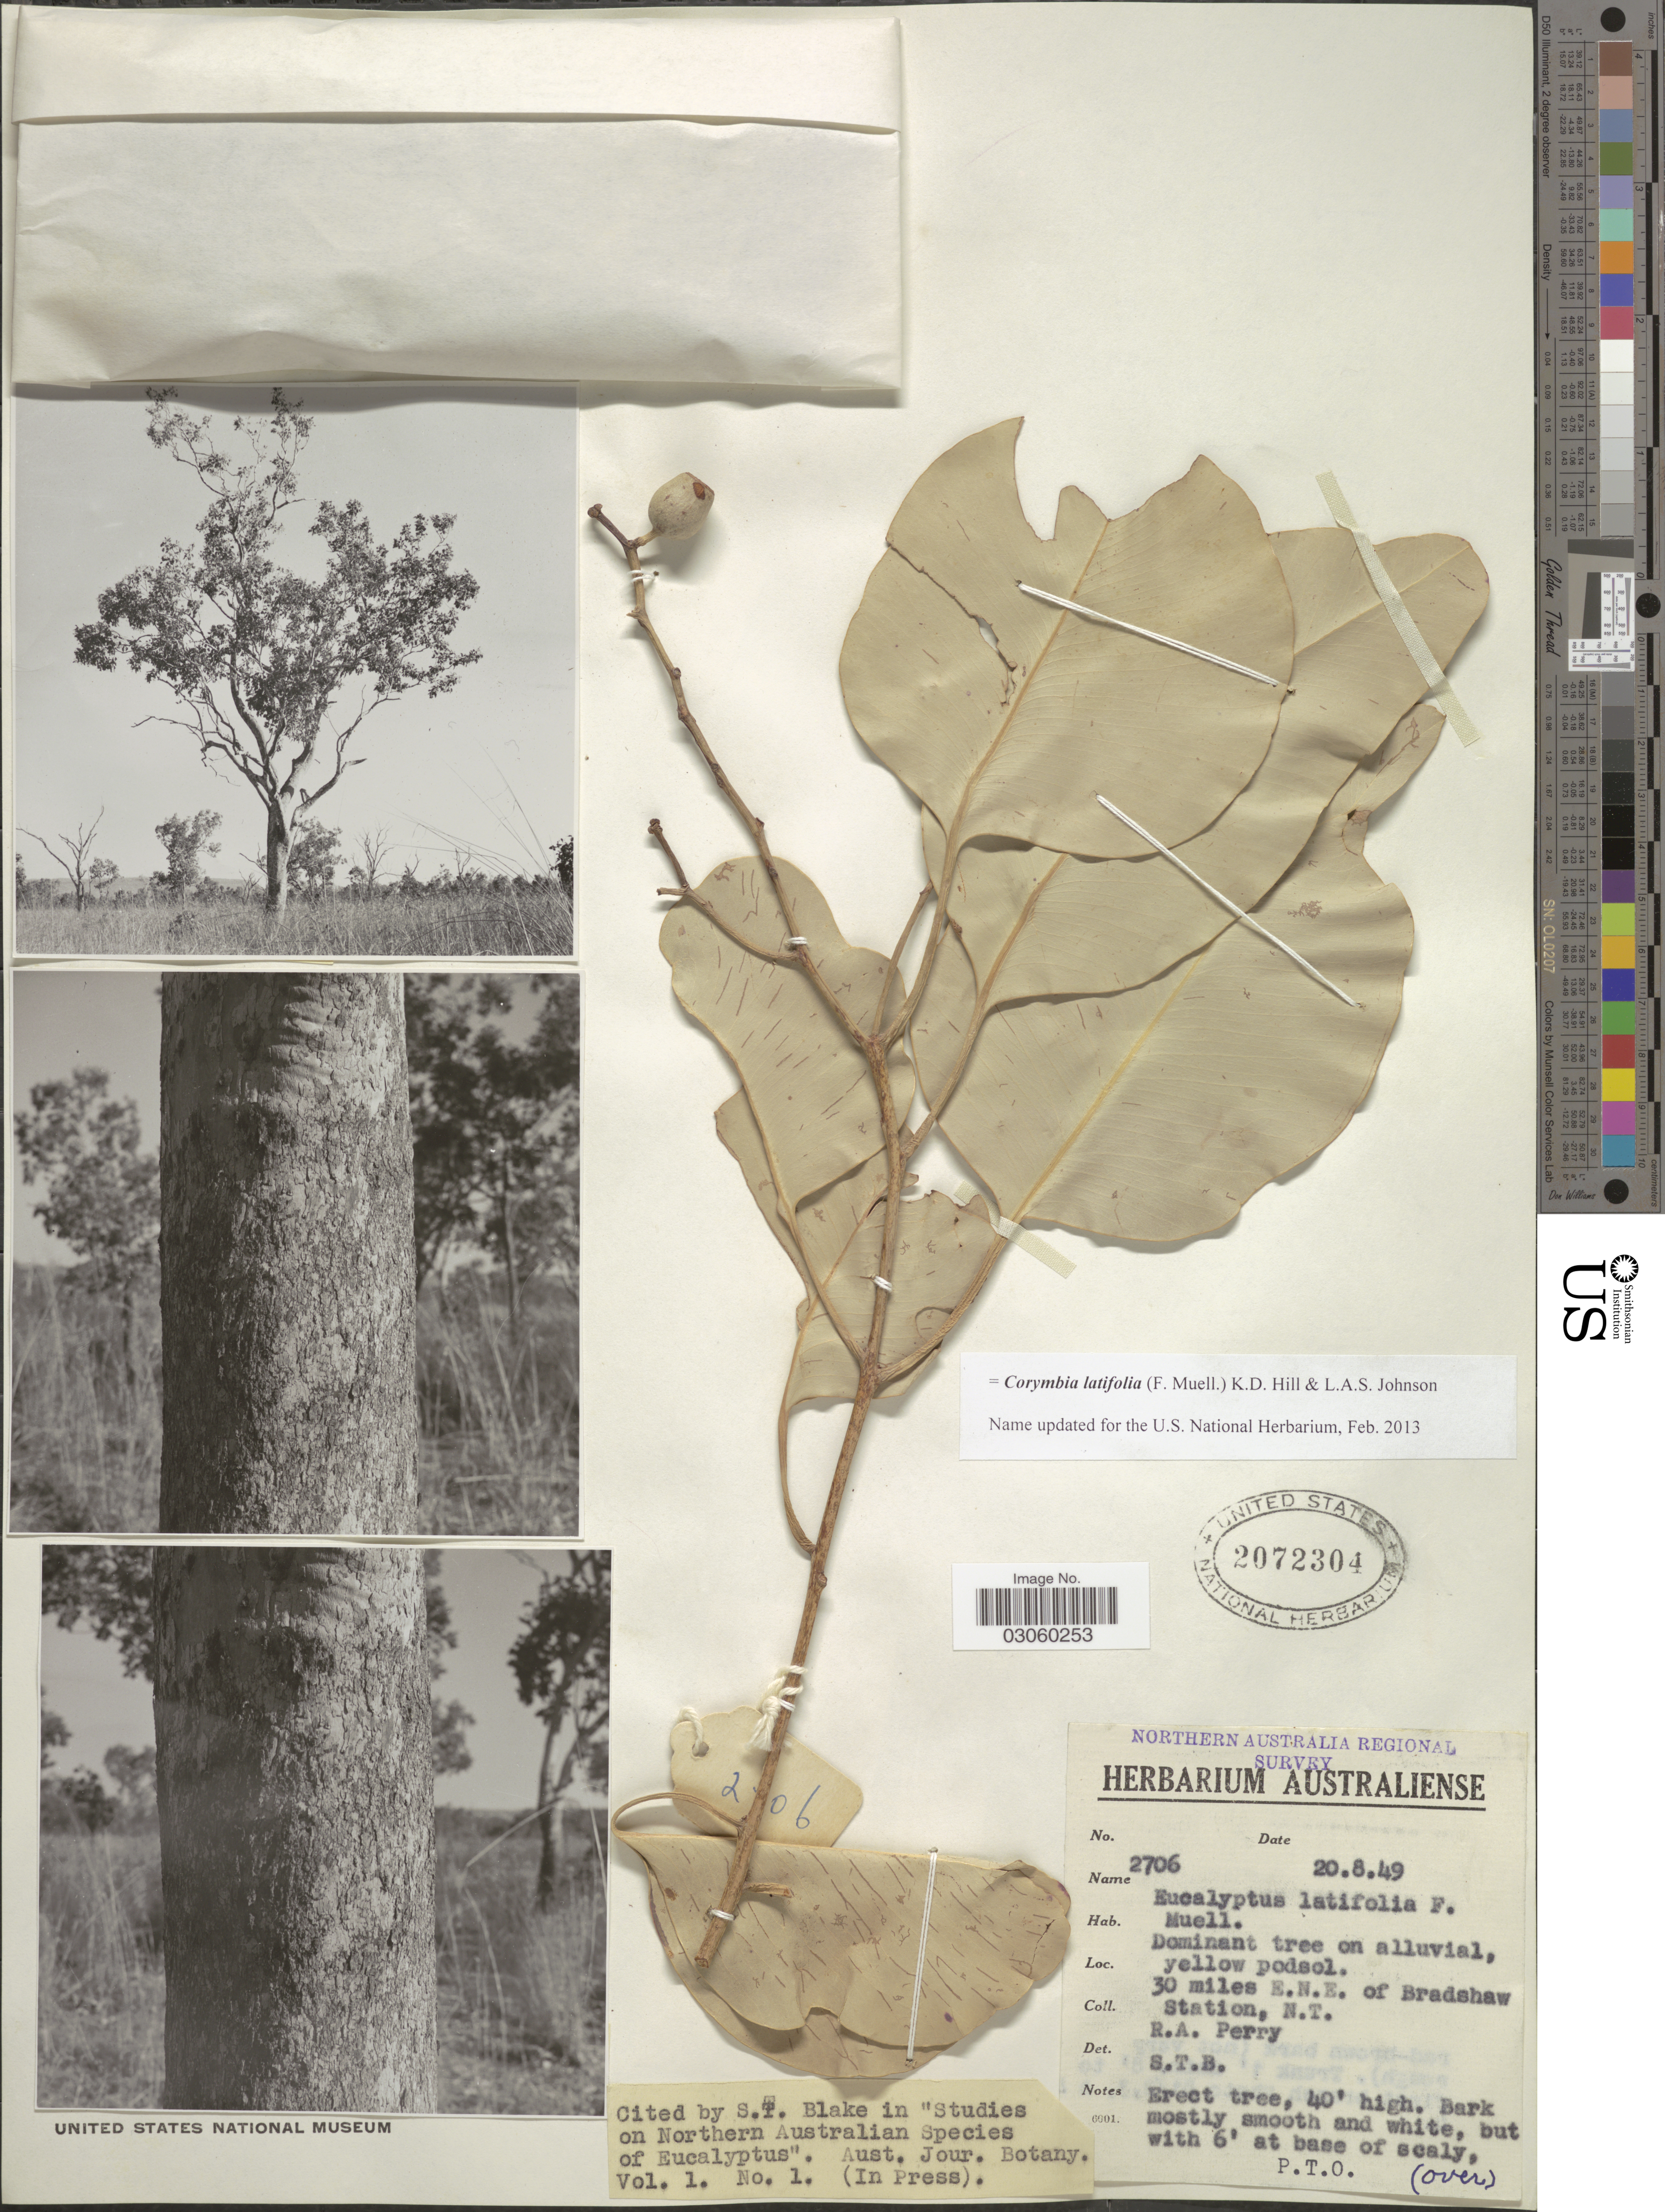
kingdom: Plantae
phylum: Tracheophyta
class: Magnoliopsida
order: Myrtales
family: Myrtaceae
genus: Corymbia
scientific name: Corymbia latifolia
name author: (F. Muell.) K.D. Hill & L.A.S. Johnson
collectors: Perry, R. A.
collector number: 2706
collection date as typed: Transcribed d/m/y: 20/8/49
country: Australia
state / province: Northern Territory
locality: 30 miles E.N.E. of Bradshaw Station, N.T.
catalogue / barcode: US 2072304